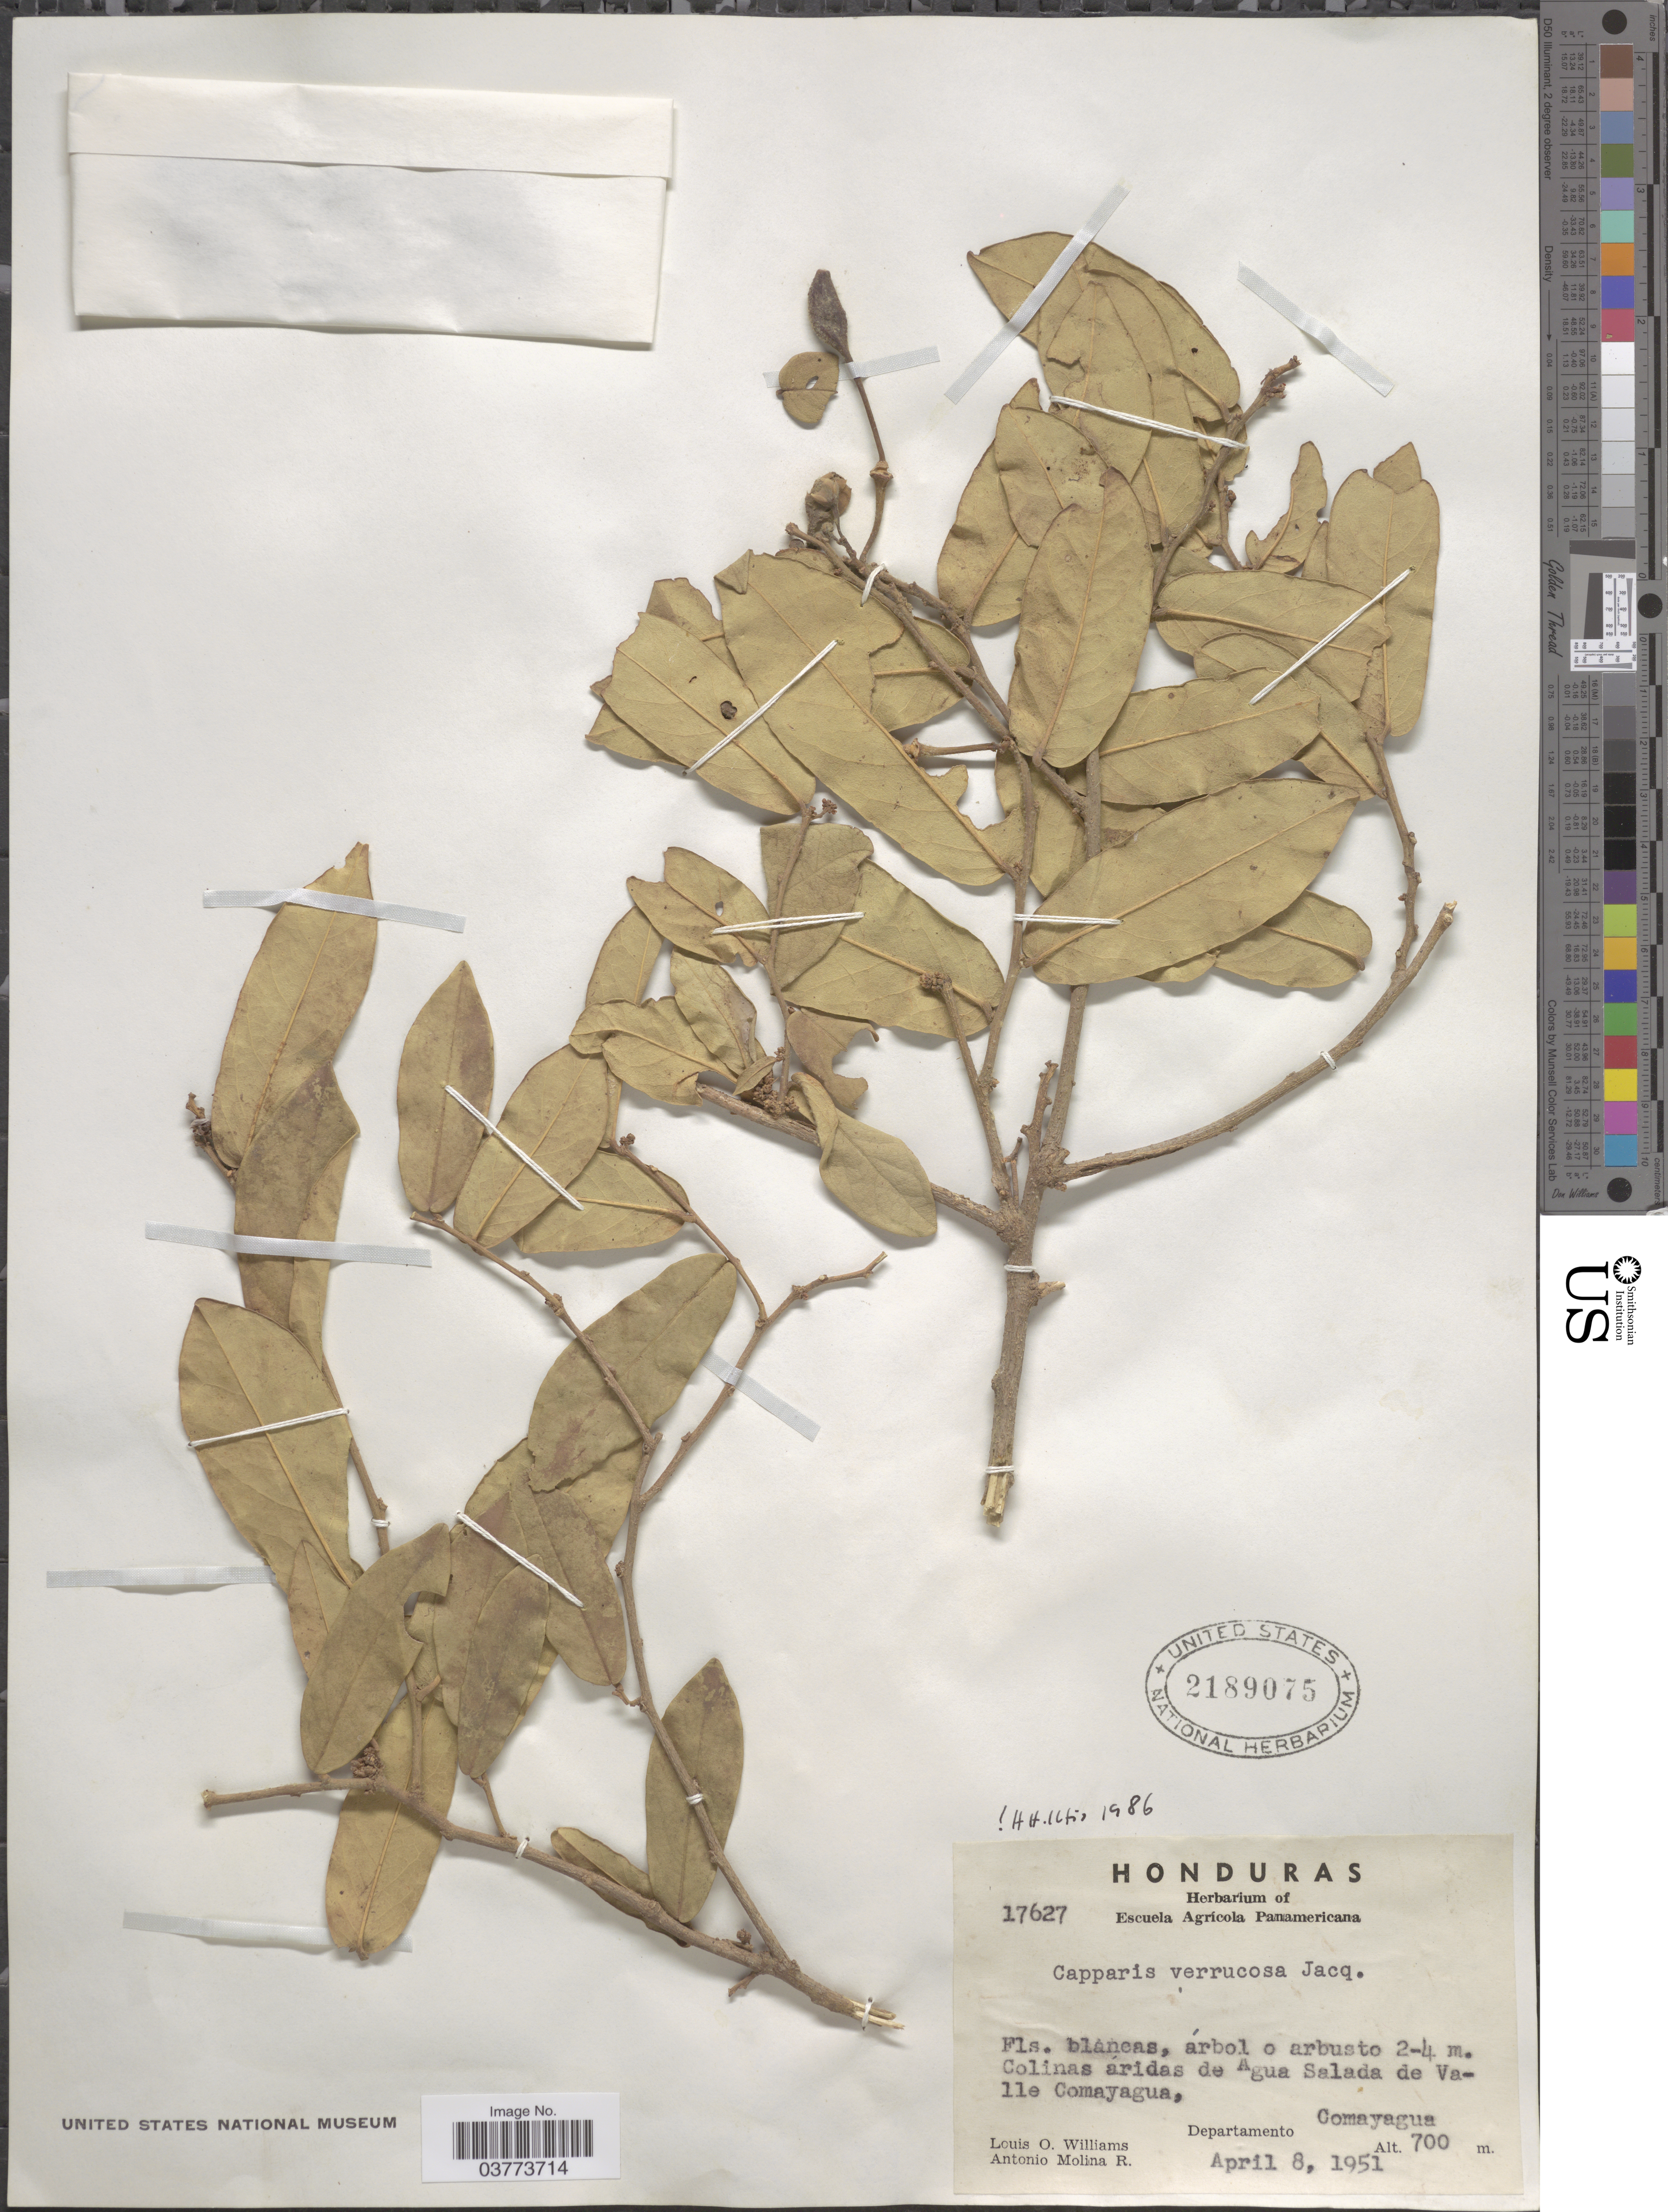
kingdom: Plantae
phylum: Tracheophyta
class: Magnoliopsida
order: Brassicales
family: Capparaceae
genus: Cynophalla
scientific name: Cynophalla verrucosa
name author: (Jacq.) J. Presl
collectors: L. O. Williams & A. Molina R.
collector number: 17627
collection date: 1951-04-08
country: Honduras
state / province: Comayagua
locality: Colinas aridas de Agua Salada de Valle Comayagua, Departamento Comayagua.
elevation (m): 700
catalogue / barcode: US 2189075